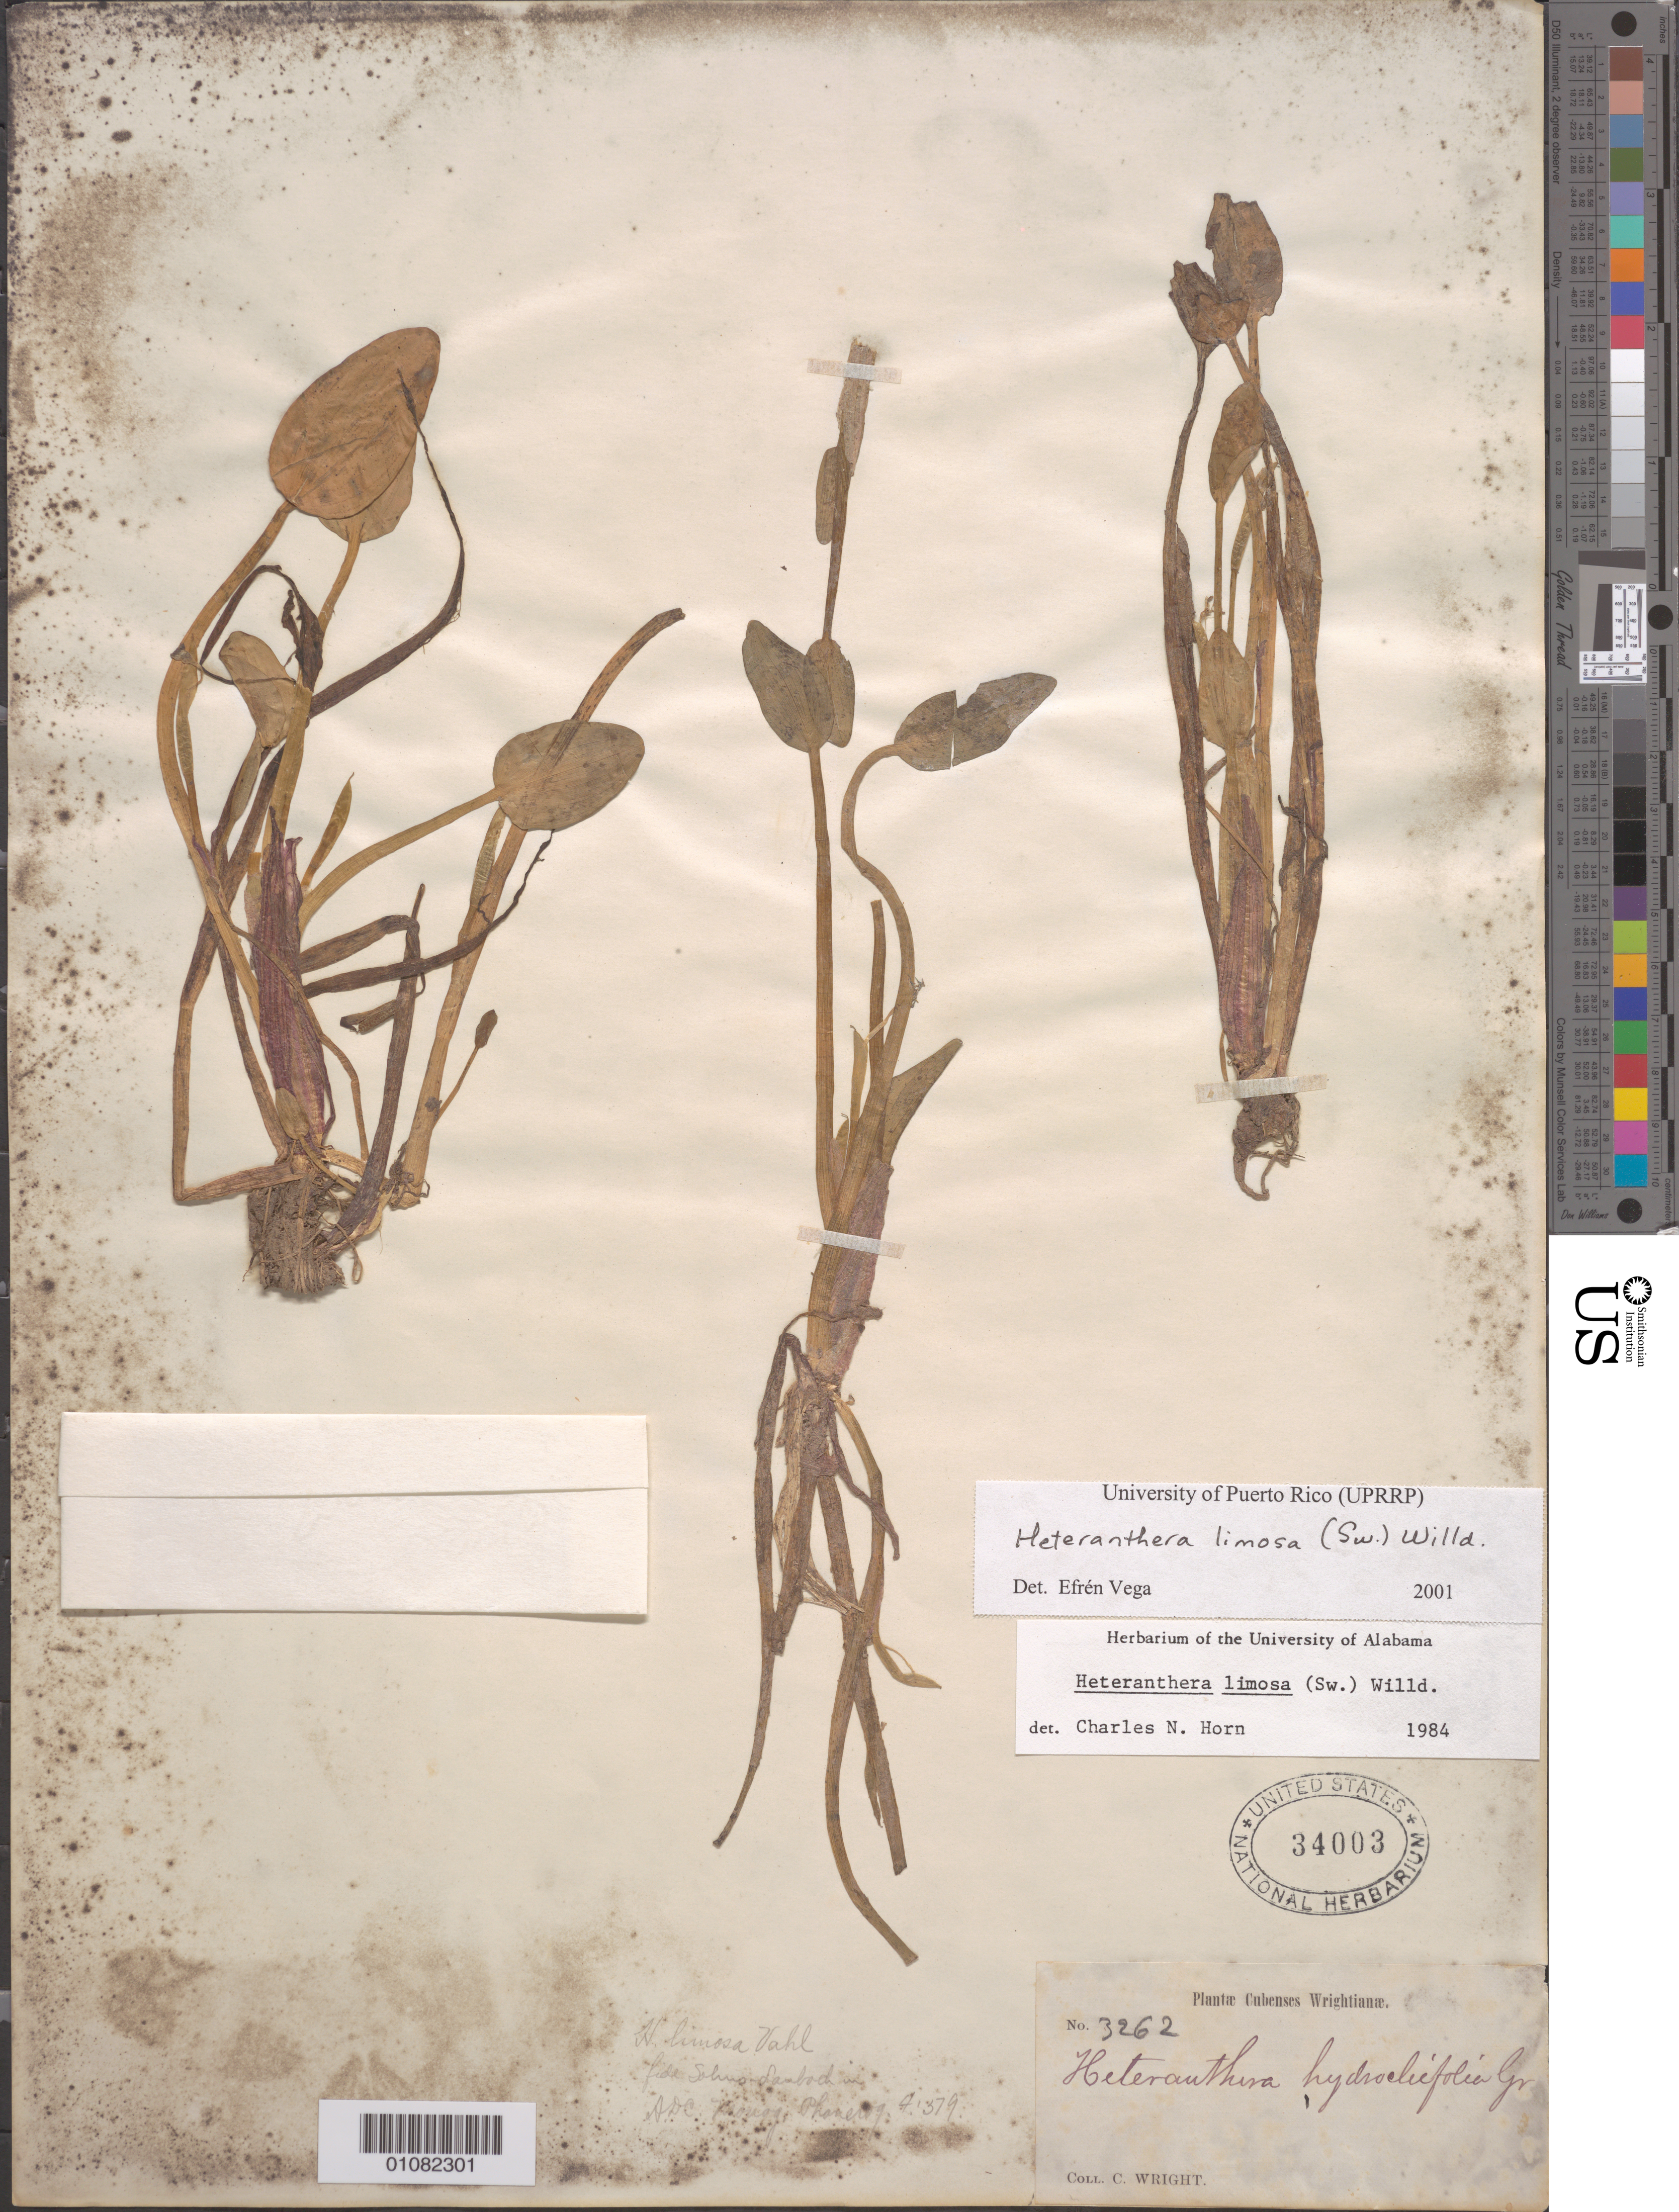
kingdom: Plantae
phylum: Tracheophyta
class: Liliopsida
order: Commelinales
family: Pontederiaceae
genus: Heteranthera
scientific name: Heteranthera limosa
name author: (Sw.) Willd.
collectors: C. Wright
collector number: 3262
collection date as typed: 1800 to 1899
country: Cuba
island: Cuba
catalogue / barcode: US 34003